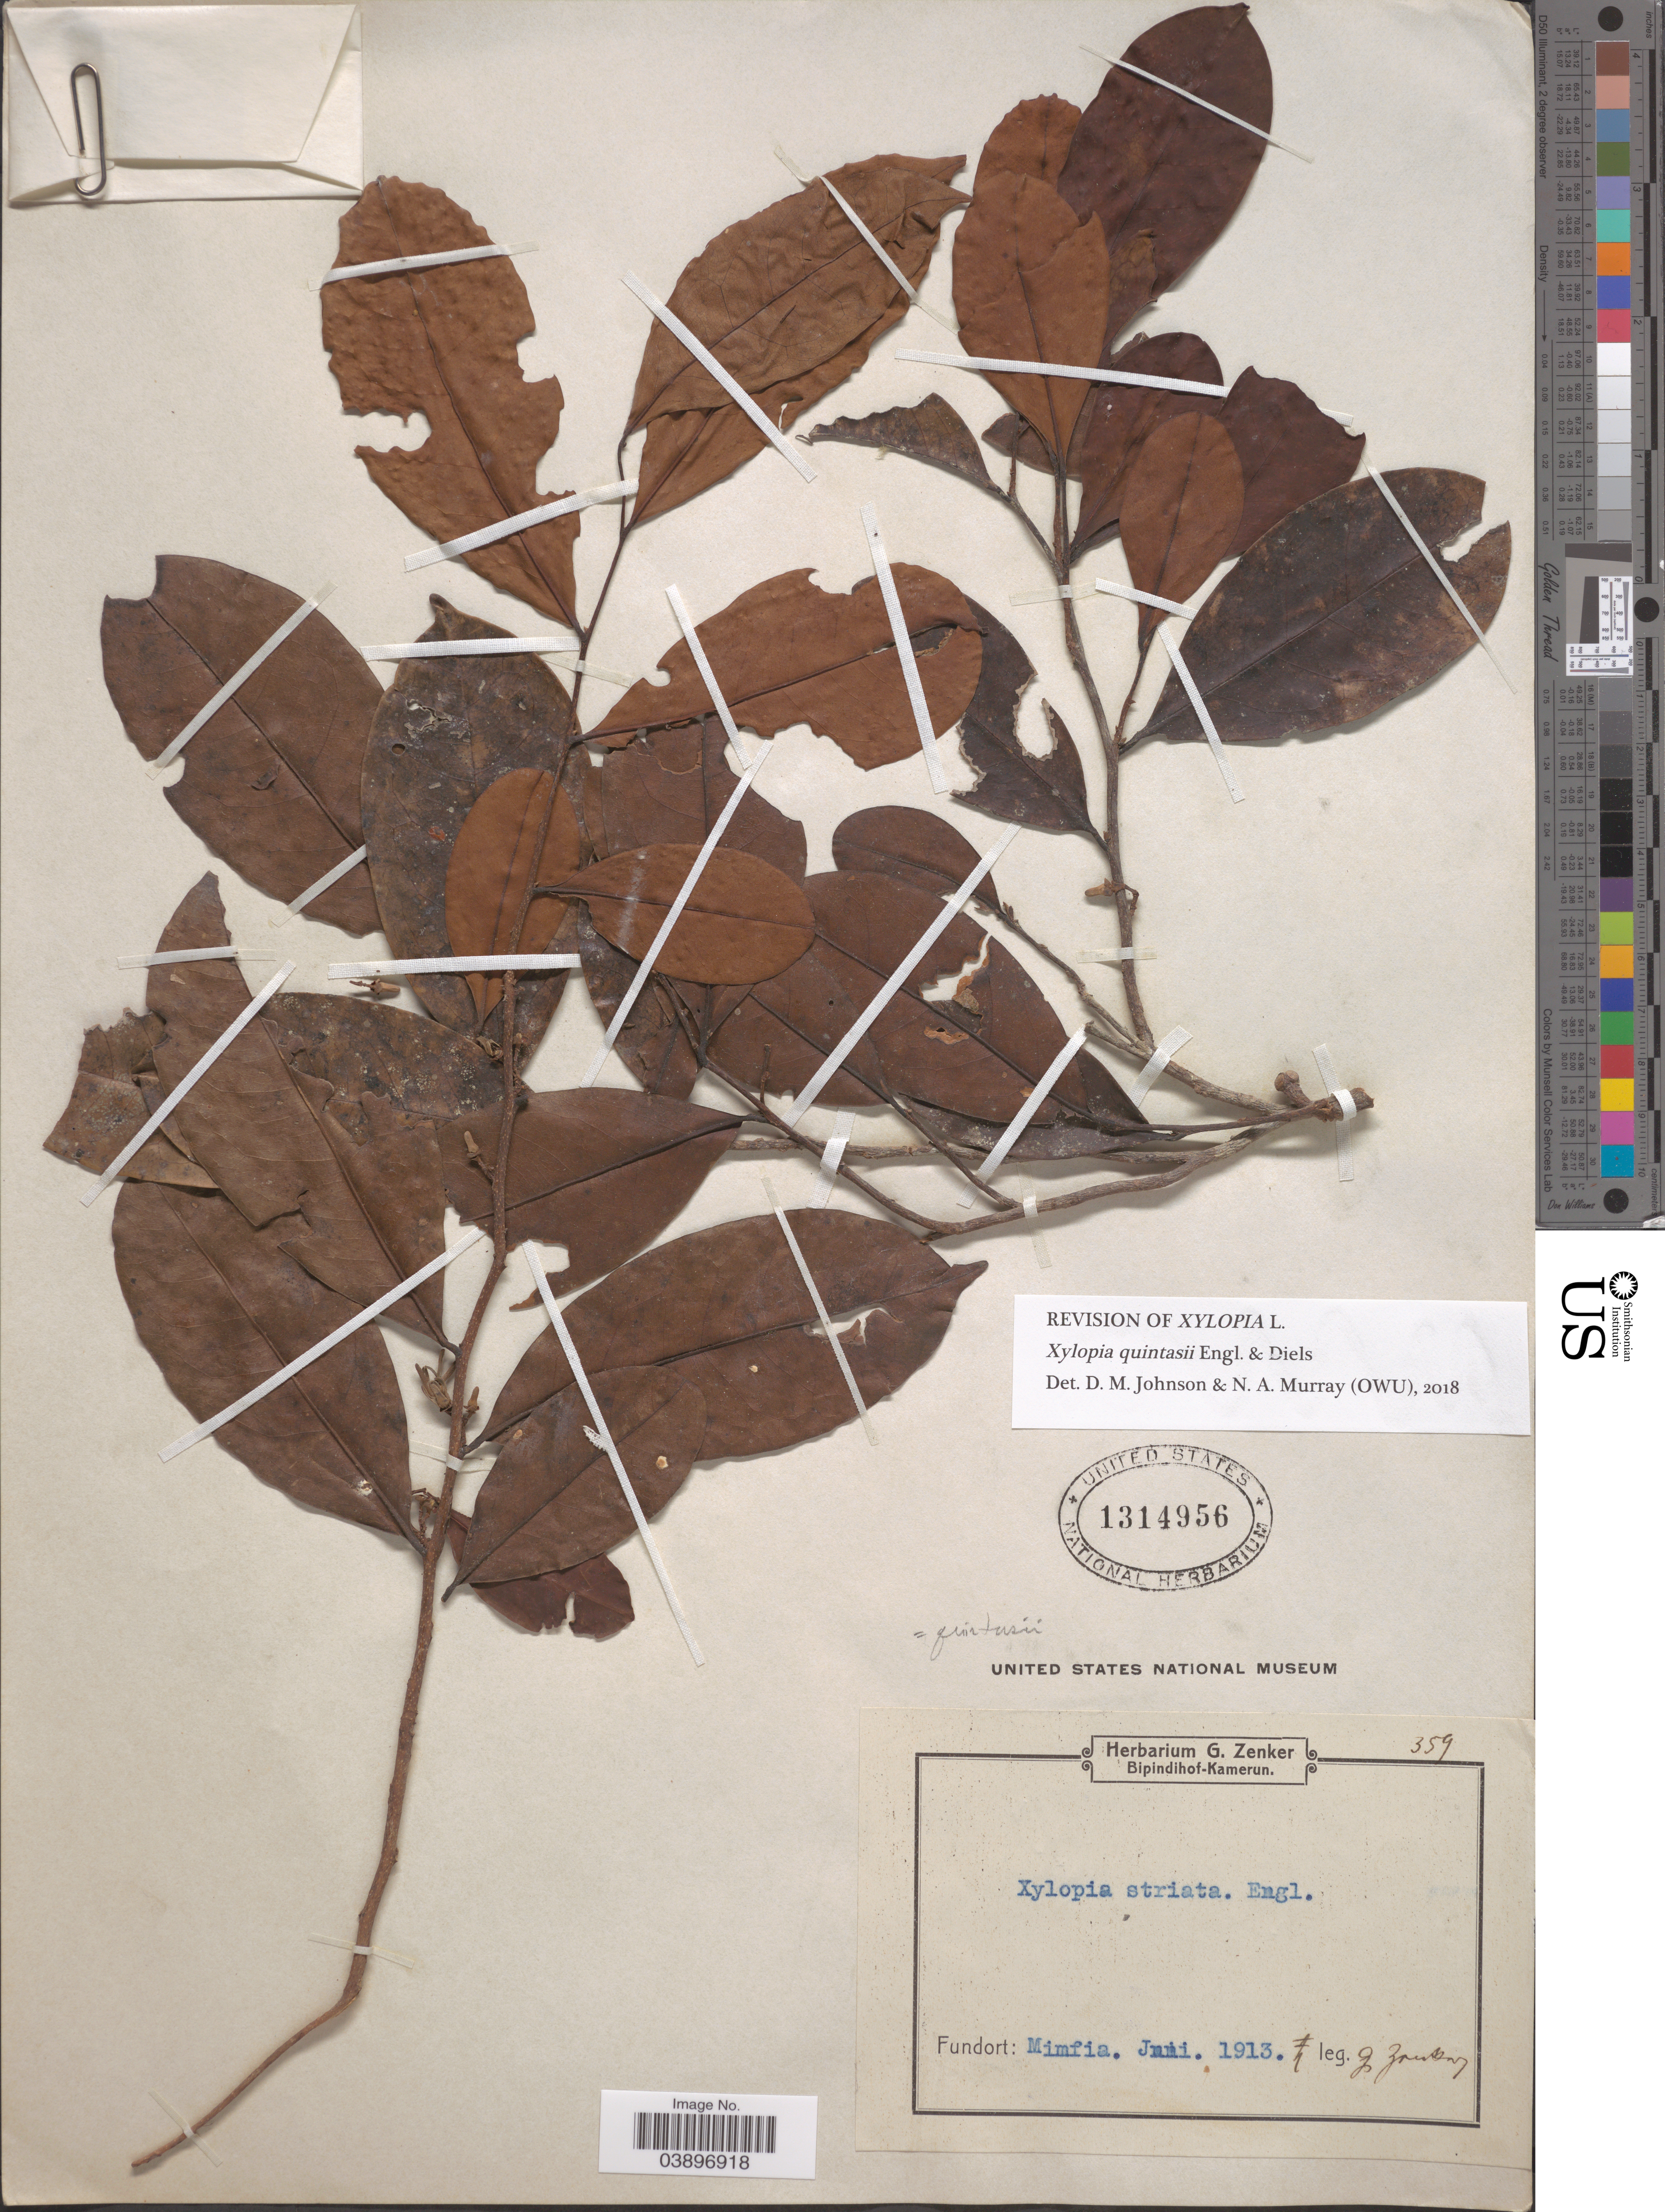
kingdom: Plantae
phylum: Tracheophyta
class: Magnoliopsida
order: Magnoliales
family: Annonaceae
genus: Xylopia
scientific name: Xylopia quintasii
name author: Pierre ex Engl. & Diels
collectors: G. A. Zenker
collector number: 359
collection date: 1913-06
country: Cameroon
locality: Mimfia.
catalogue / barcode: US 1314956